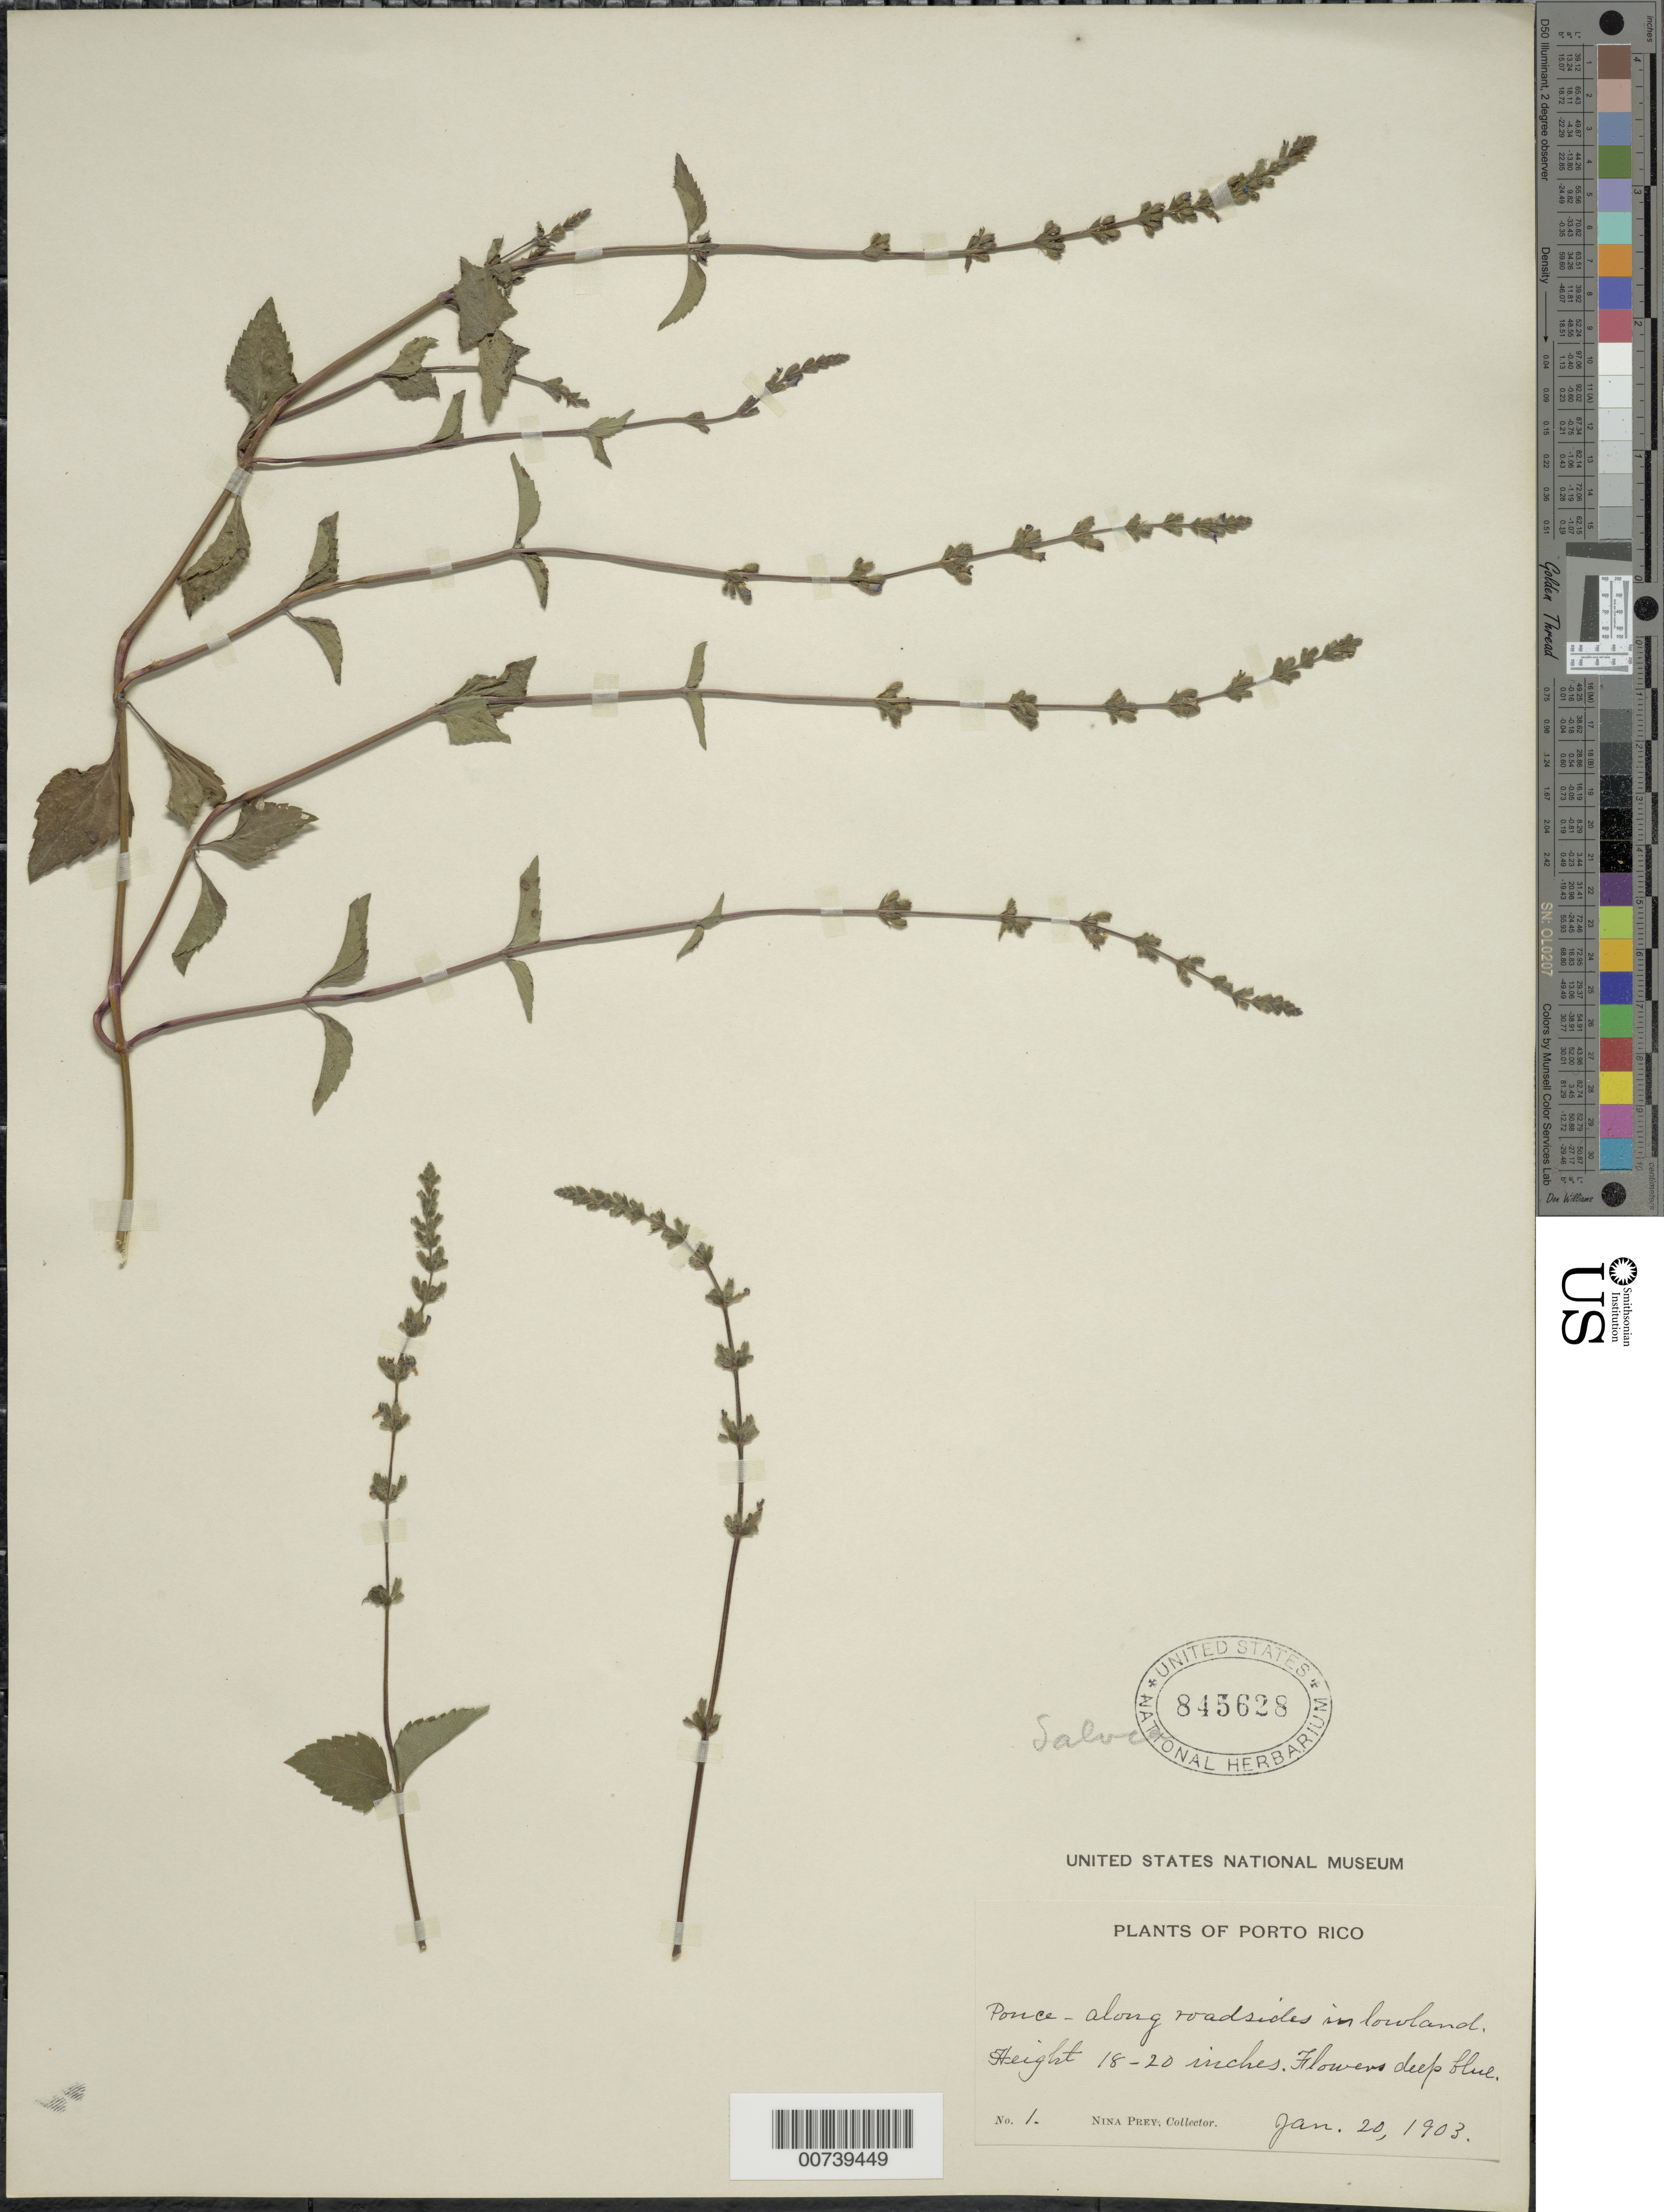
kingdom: Plantae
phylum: Tracheophyta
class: Magnoliopsida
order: Lamiales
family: Lamiaceae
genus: Salvia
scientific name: Salvia occidentalis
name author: Sw.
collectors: N. Prey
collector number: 1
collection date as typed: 20 Jan 1903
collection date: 1903-01-20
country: Puerto Rico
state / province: Ponce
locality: Ponce - along roadsides in lowland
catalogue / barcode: US 845628